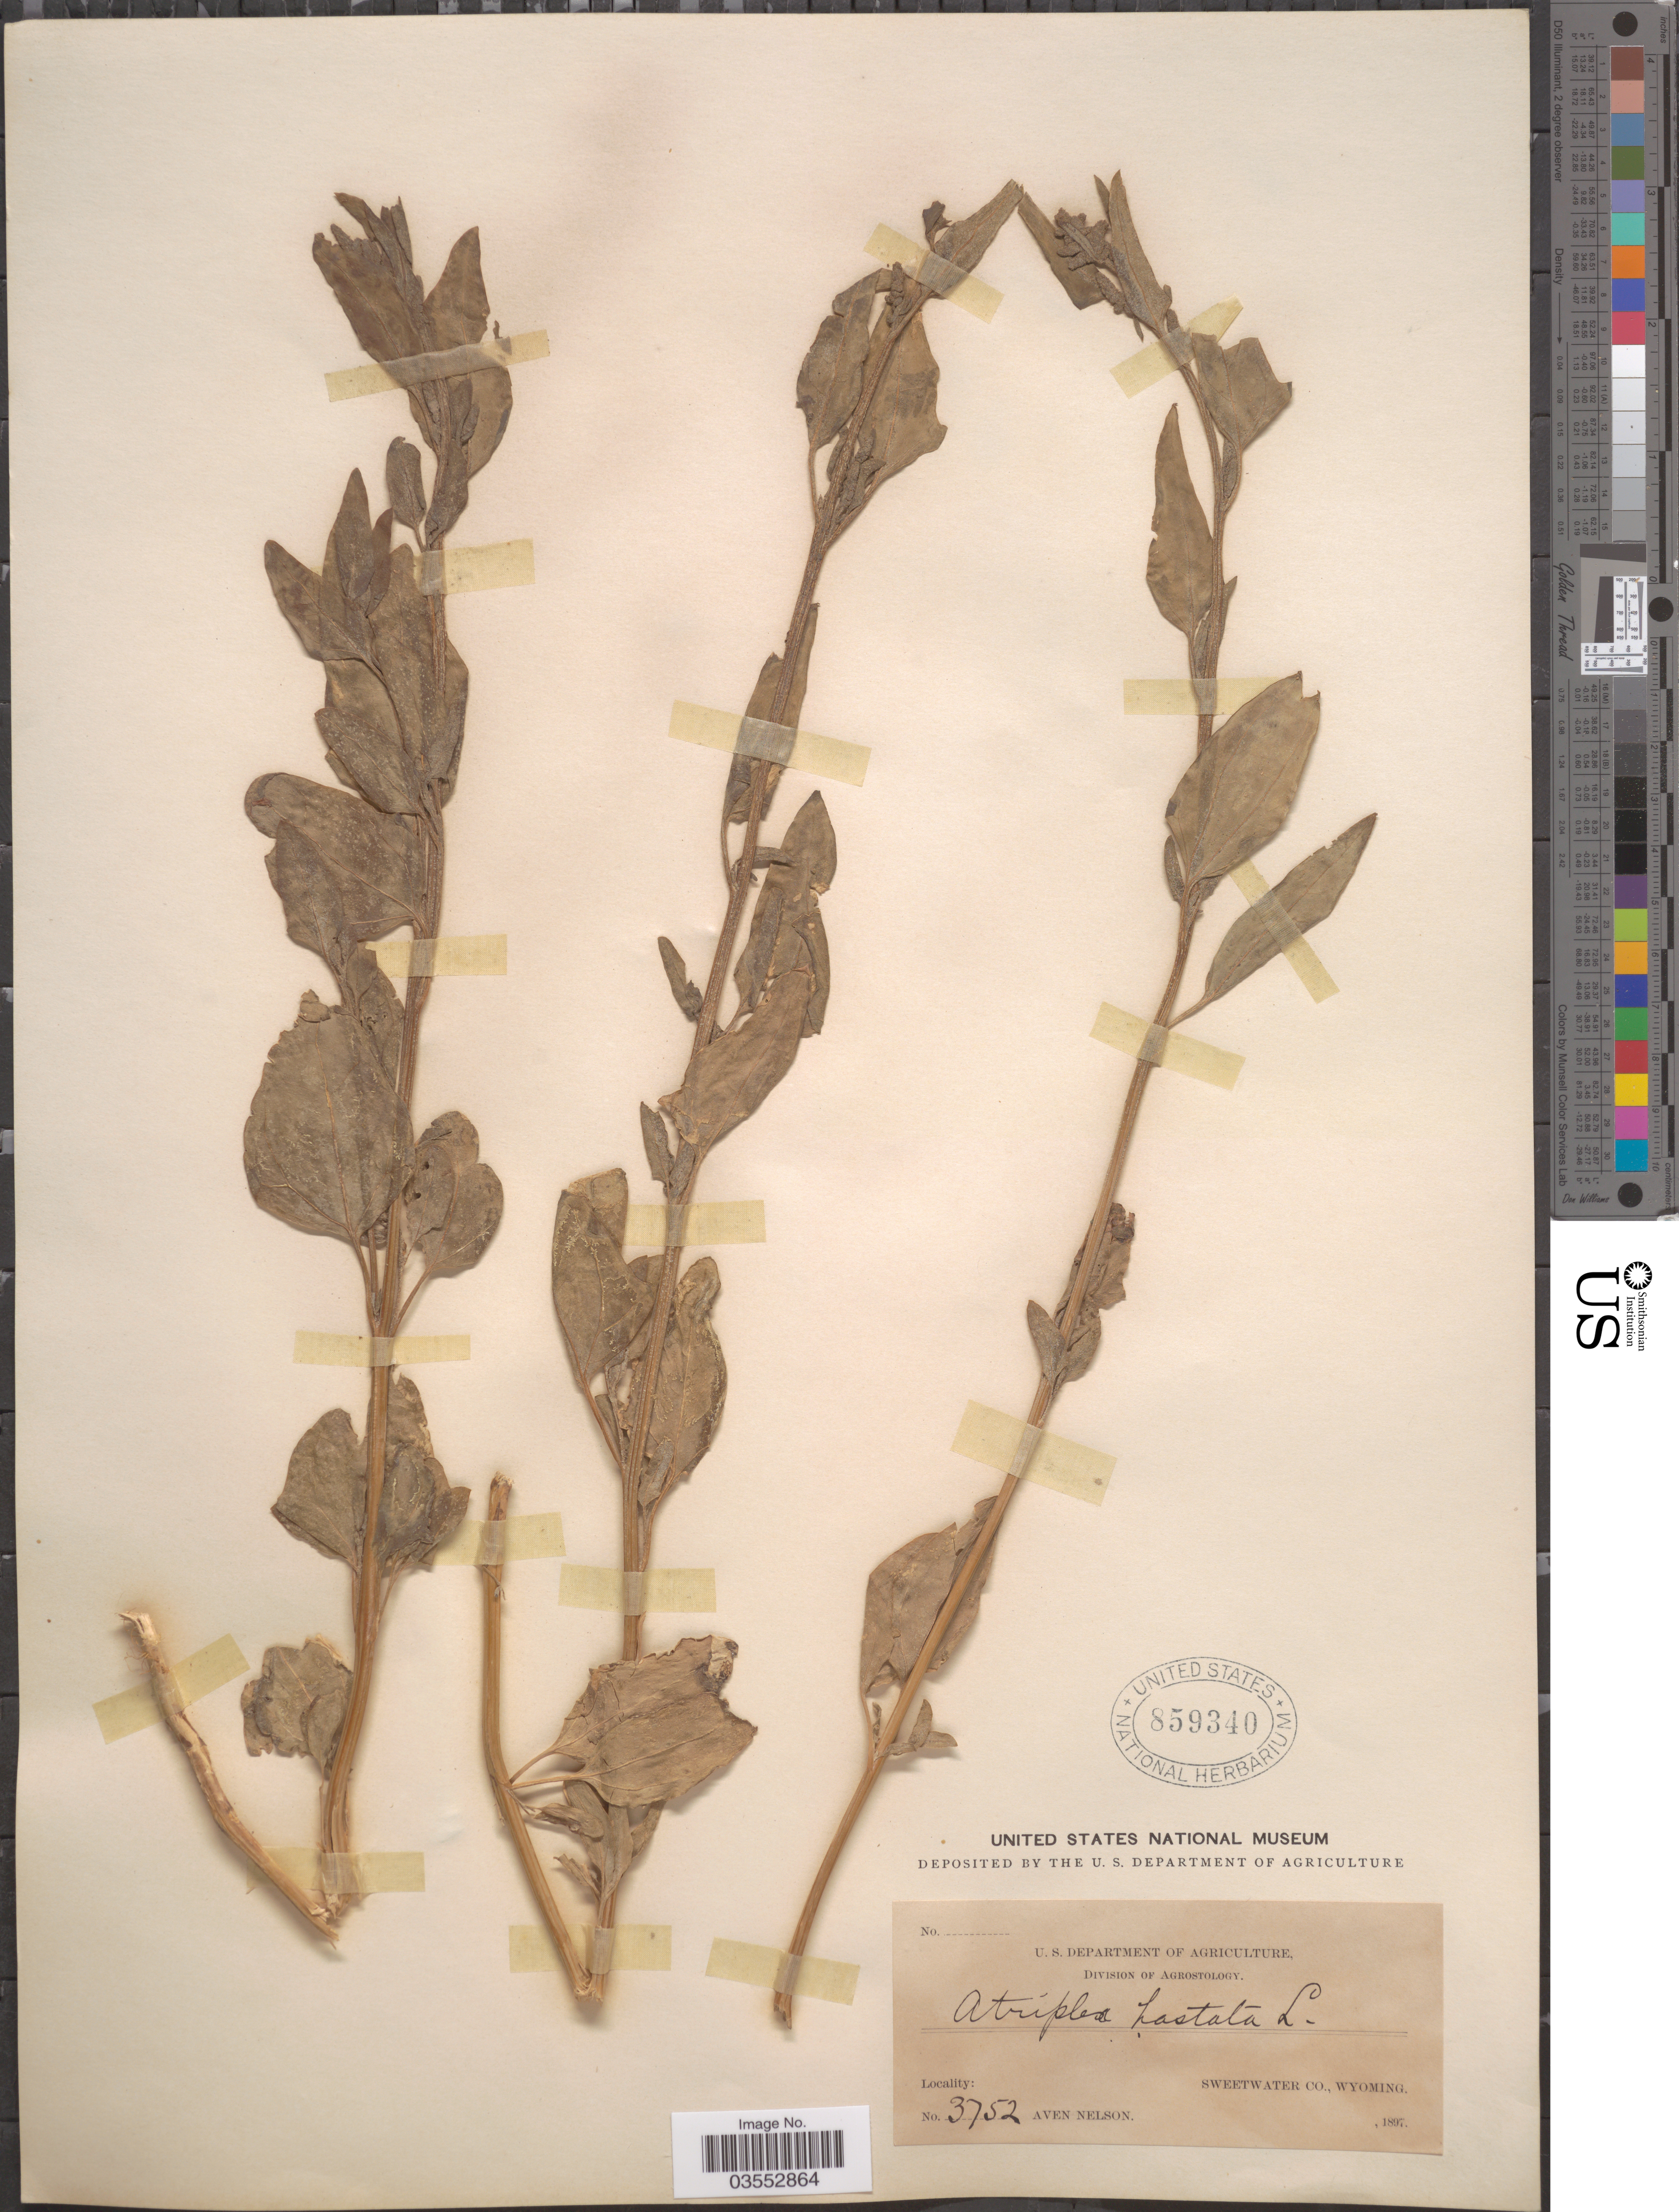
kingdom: Plantae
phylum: Tracheophyta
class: Magnoliopsida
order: Caryophyllales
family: Amaranthaceae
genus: Atriplex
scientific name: Atriplex subspicata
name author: (Nutt.) Rydb.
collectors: A. Nelson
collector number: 3752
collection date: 1897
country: United States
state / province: Wyoming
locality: Sweetwater Co.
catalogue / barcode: US 859340